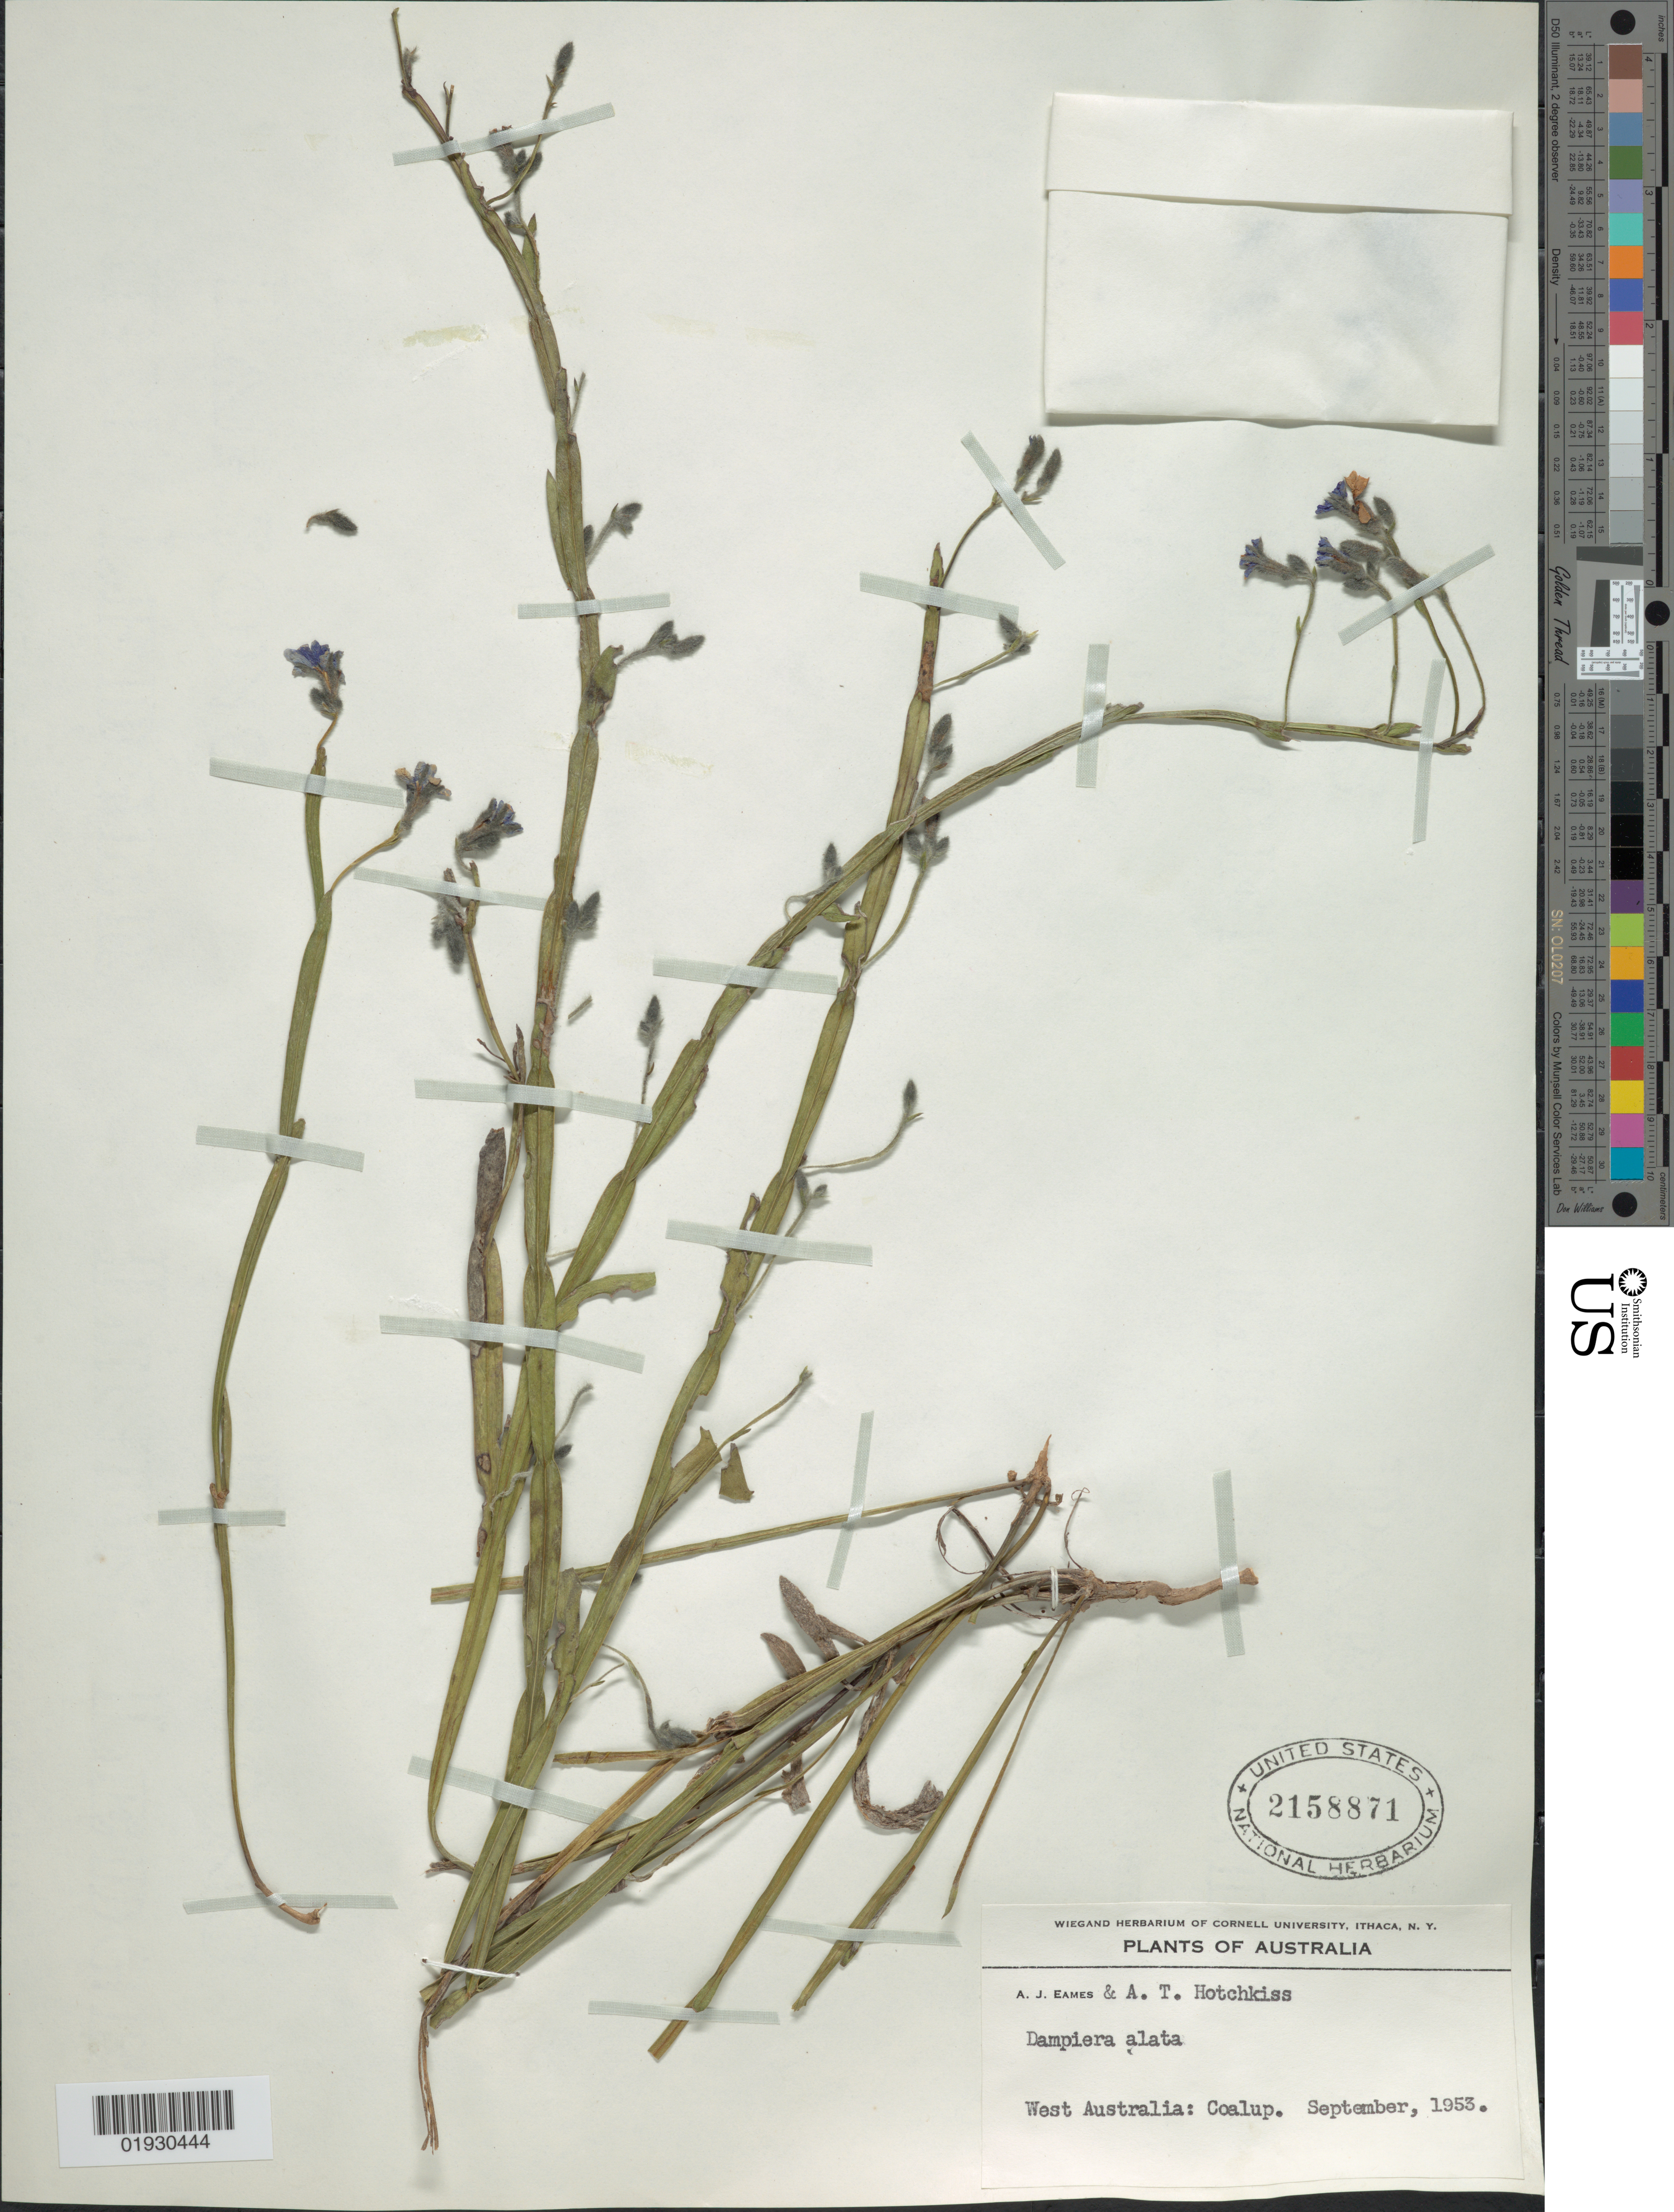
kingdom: Plantae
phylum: Tracheophyta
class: Magnoliopsida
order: Asterales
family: Goodeniaceae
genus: Dampiera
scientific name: Dampiera alata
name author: Lindl.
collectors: A. J. Eames & A. Hotchkiss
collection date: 1953-09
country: Australia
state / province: Western Australia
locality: Coalup.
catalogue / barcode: US 2158871